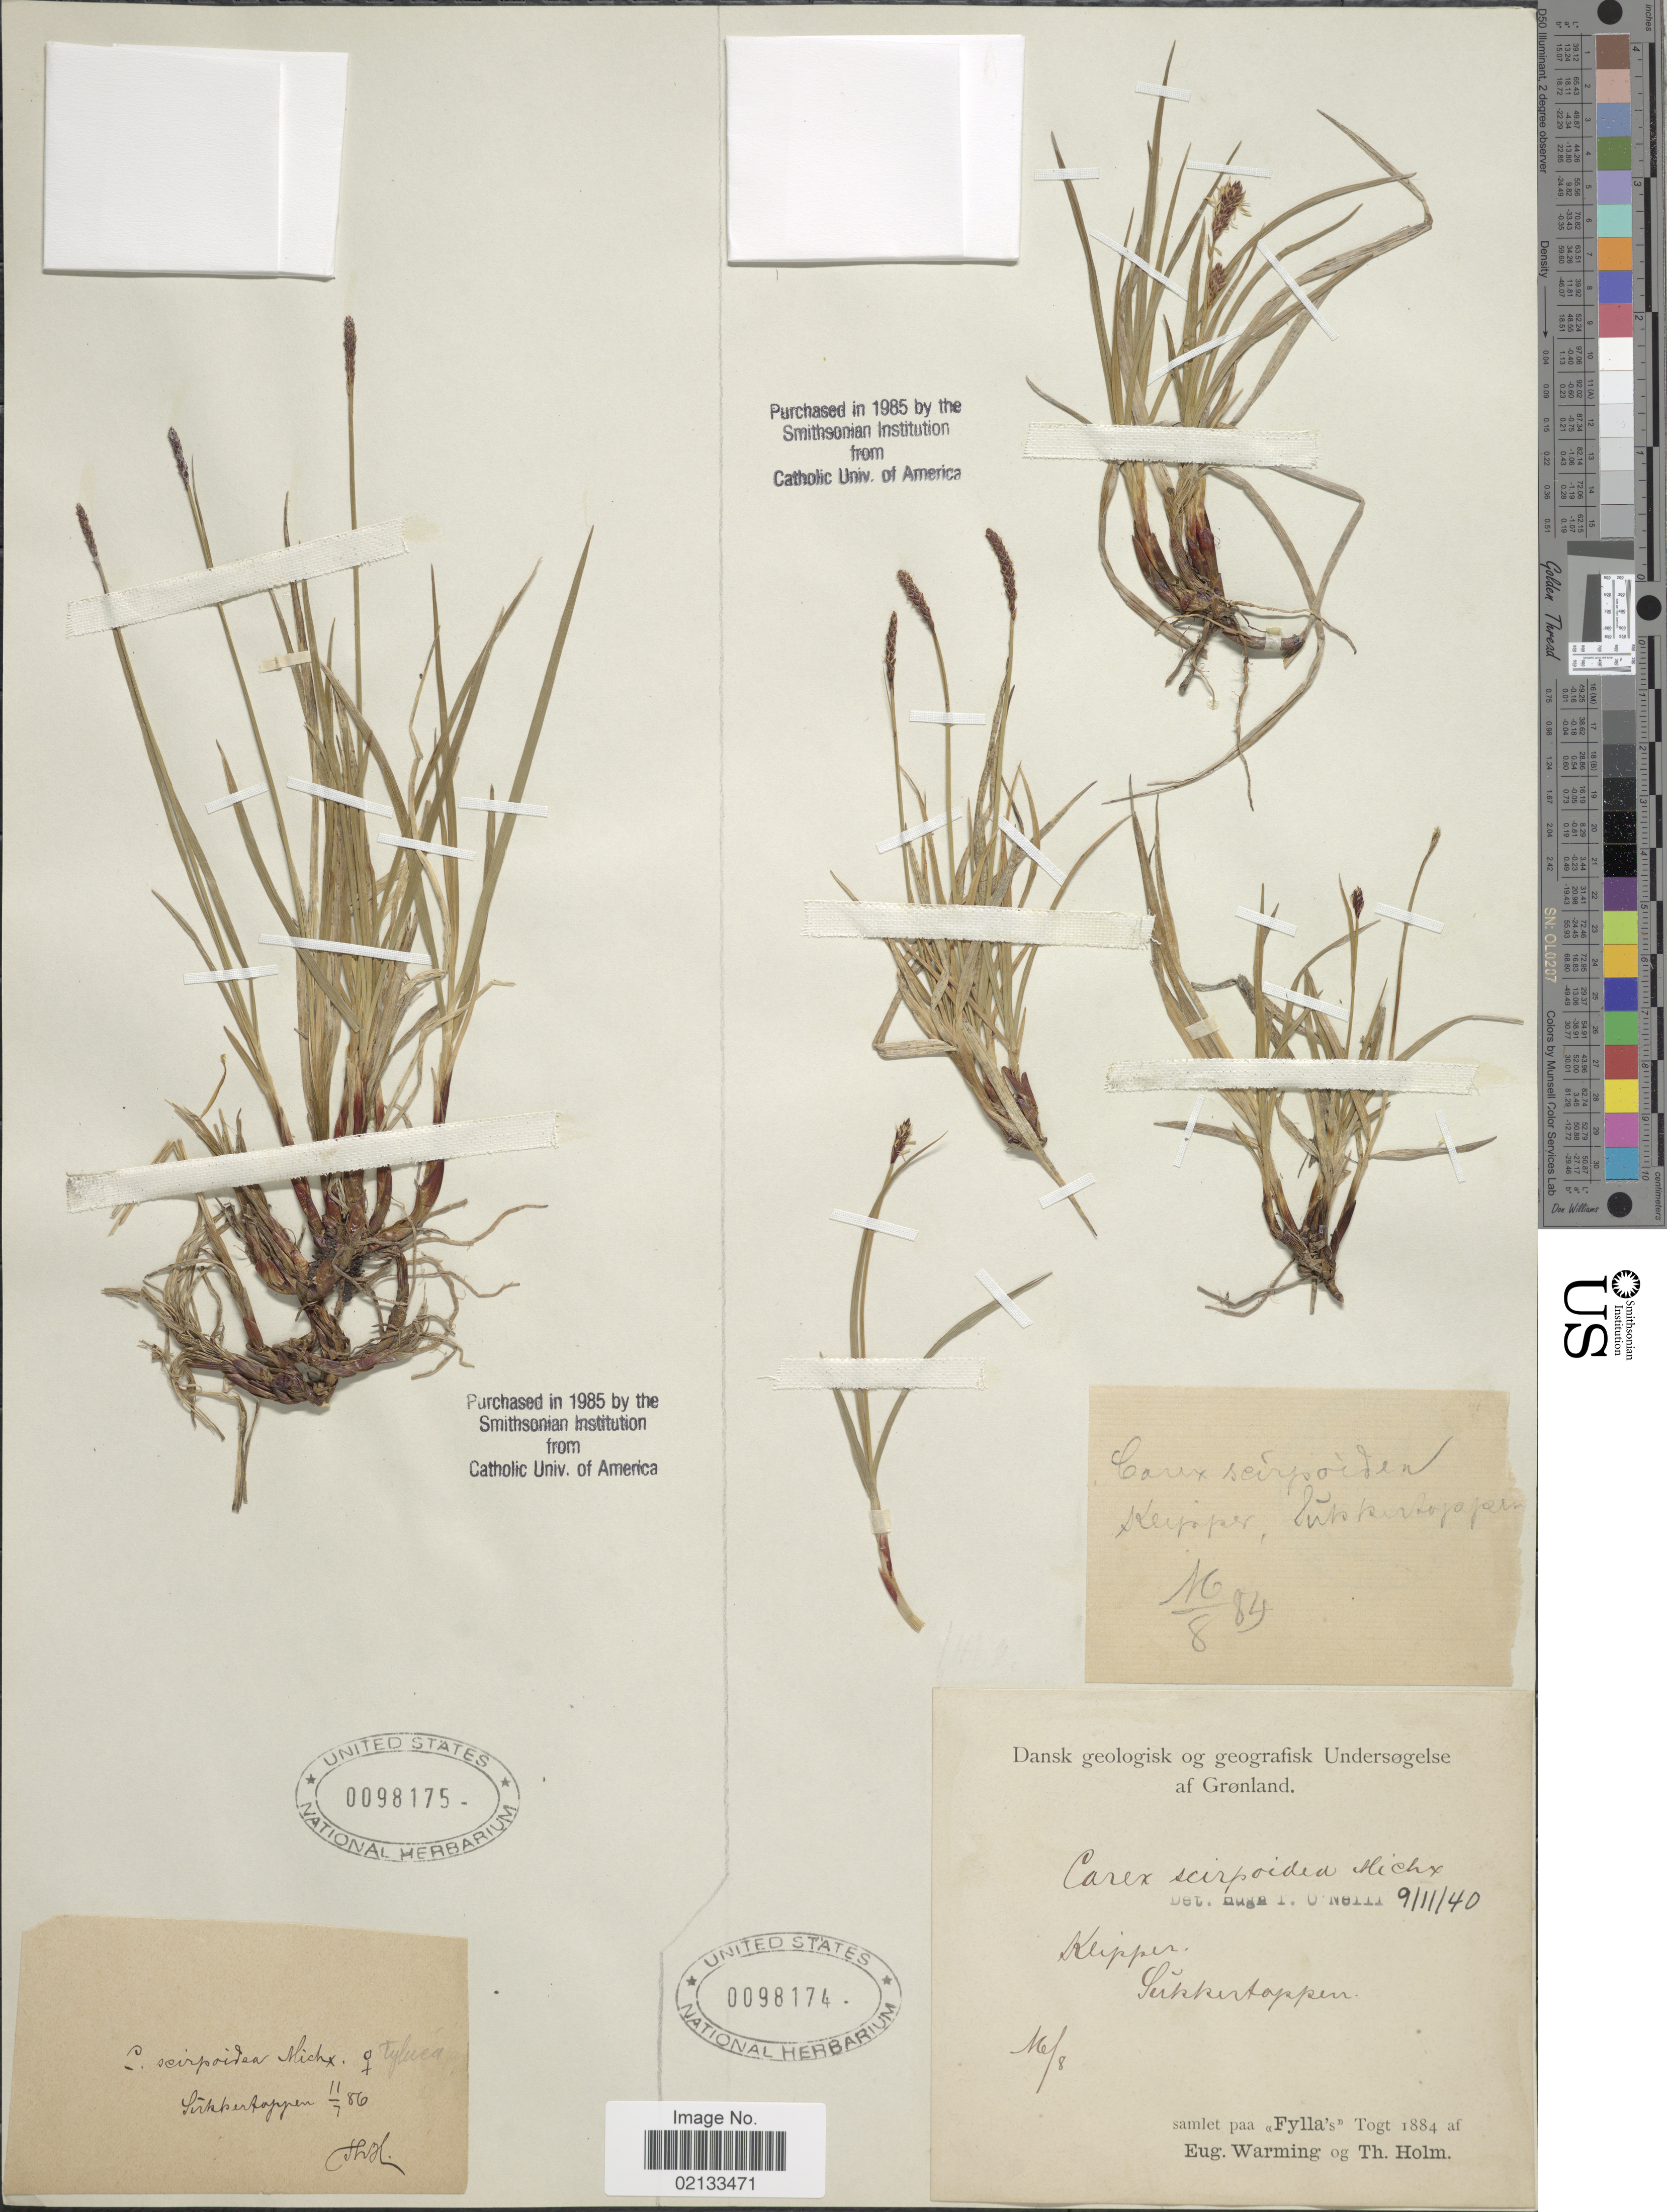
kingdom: Plantae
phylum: Tracheophyta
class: Liliopsida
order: Poales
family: Cyperaceae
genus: Carex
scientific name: Carex scirpoidea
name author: Michx.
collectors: E. Warming & T. Holm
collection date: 1884-08-16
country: Greenland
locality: Dansk geologisk og geografisk Underøgelse af Grønland, samlet paa Fylla's Togt. Klipper, Sukkertoppen.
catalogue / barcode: US 98174